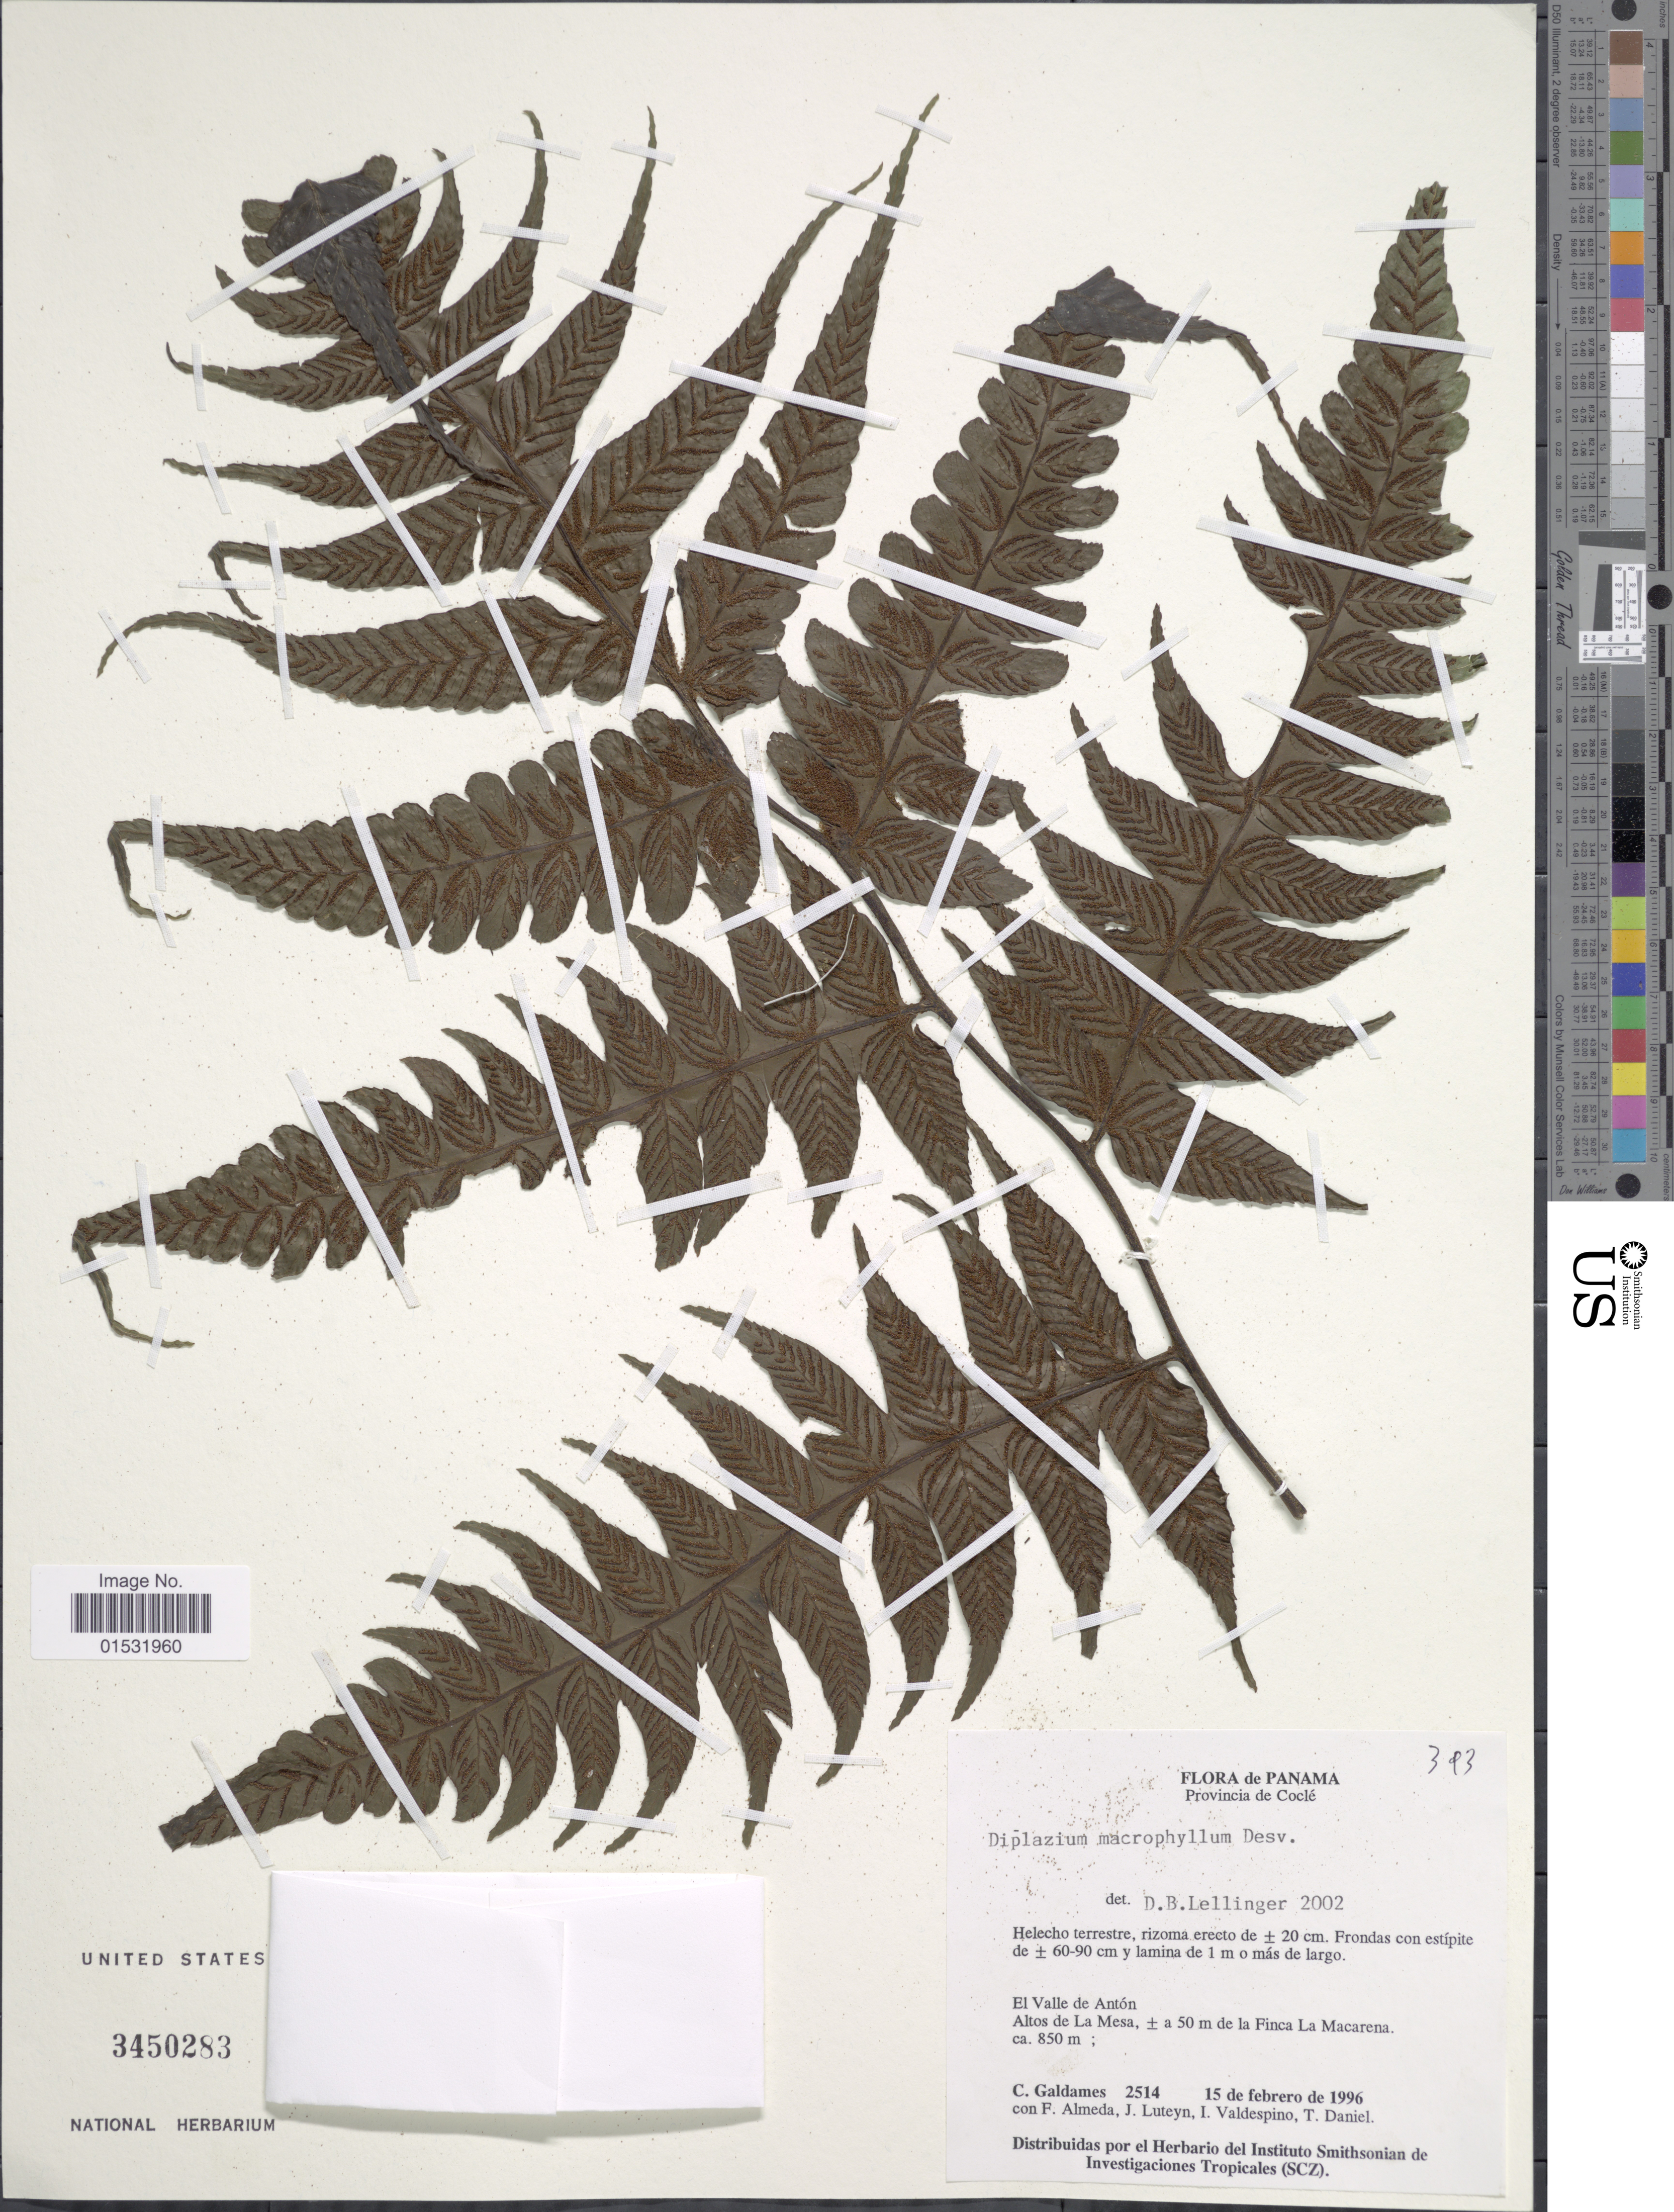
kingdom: Plantae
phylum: Tracheophyta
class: Polypodiopsida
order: Polypodiales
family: Athyriaceae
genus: Diplazium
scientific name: Diplazium macrophyllum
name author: Desv.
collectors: C. Galdames, F. Almeda, J. L. Luteyn, I. Valdespinio & T. Daniel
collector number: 2514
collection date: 1996-02-15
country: Panama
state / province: Coclé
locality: El Valle de Antón. Altos de La Mesa, ± a 50 m de la Finca La Macarena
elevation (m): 850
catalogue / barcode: US 3450283